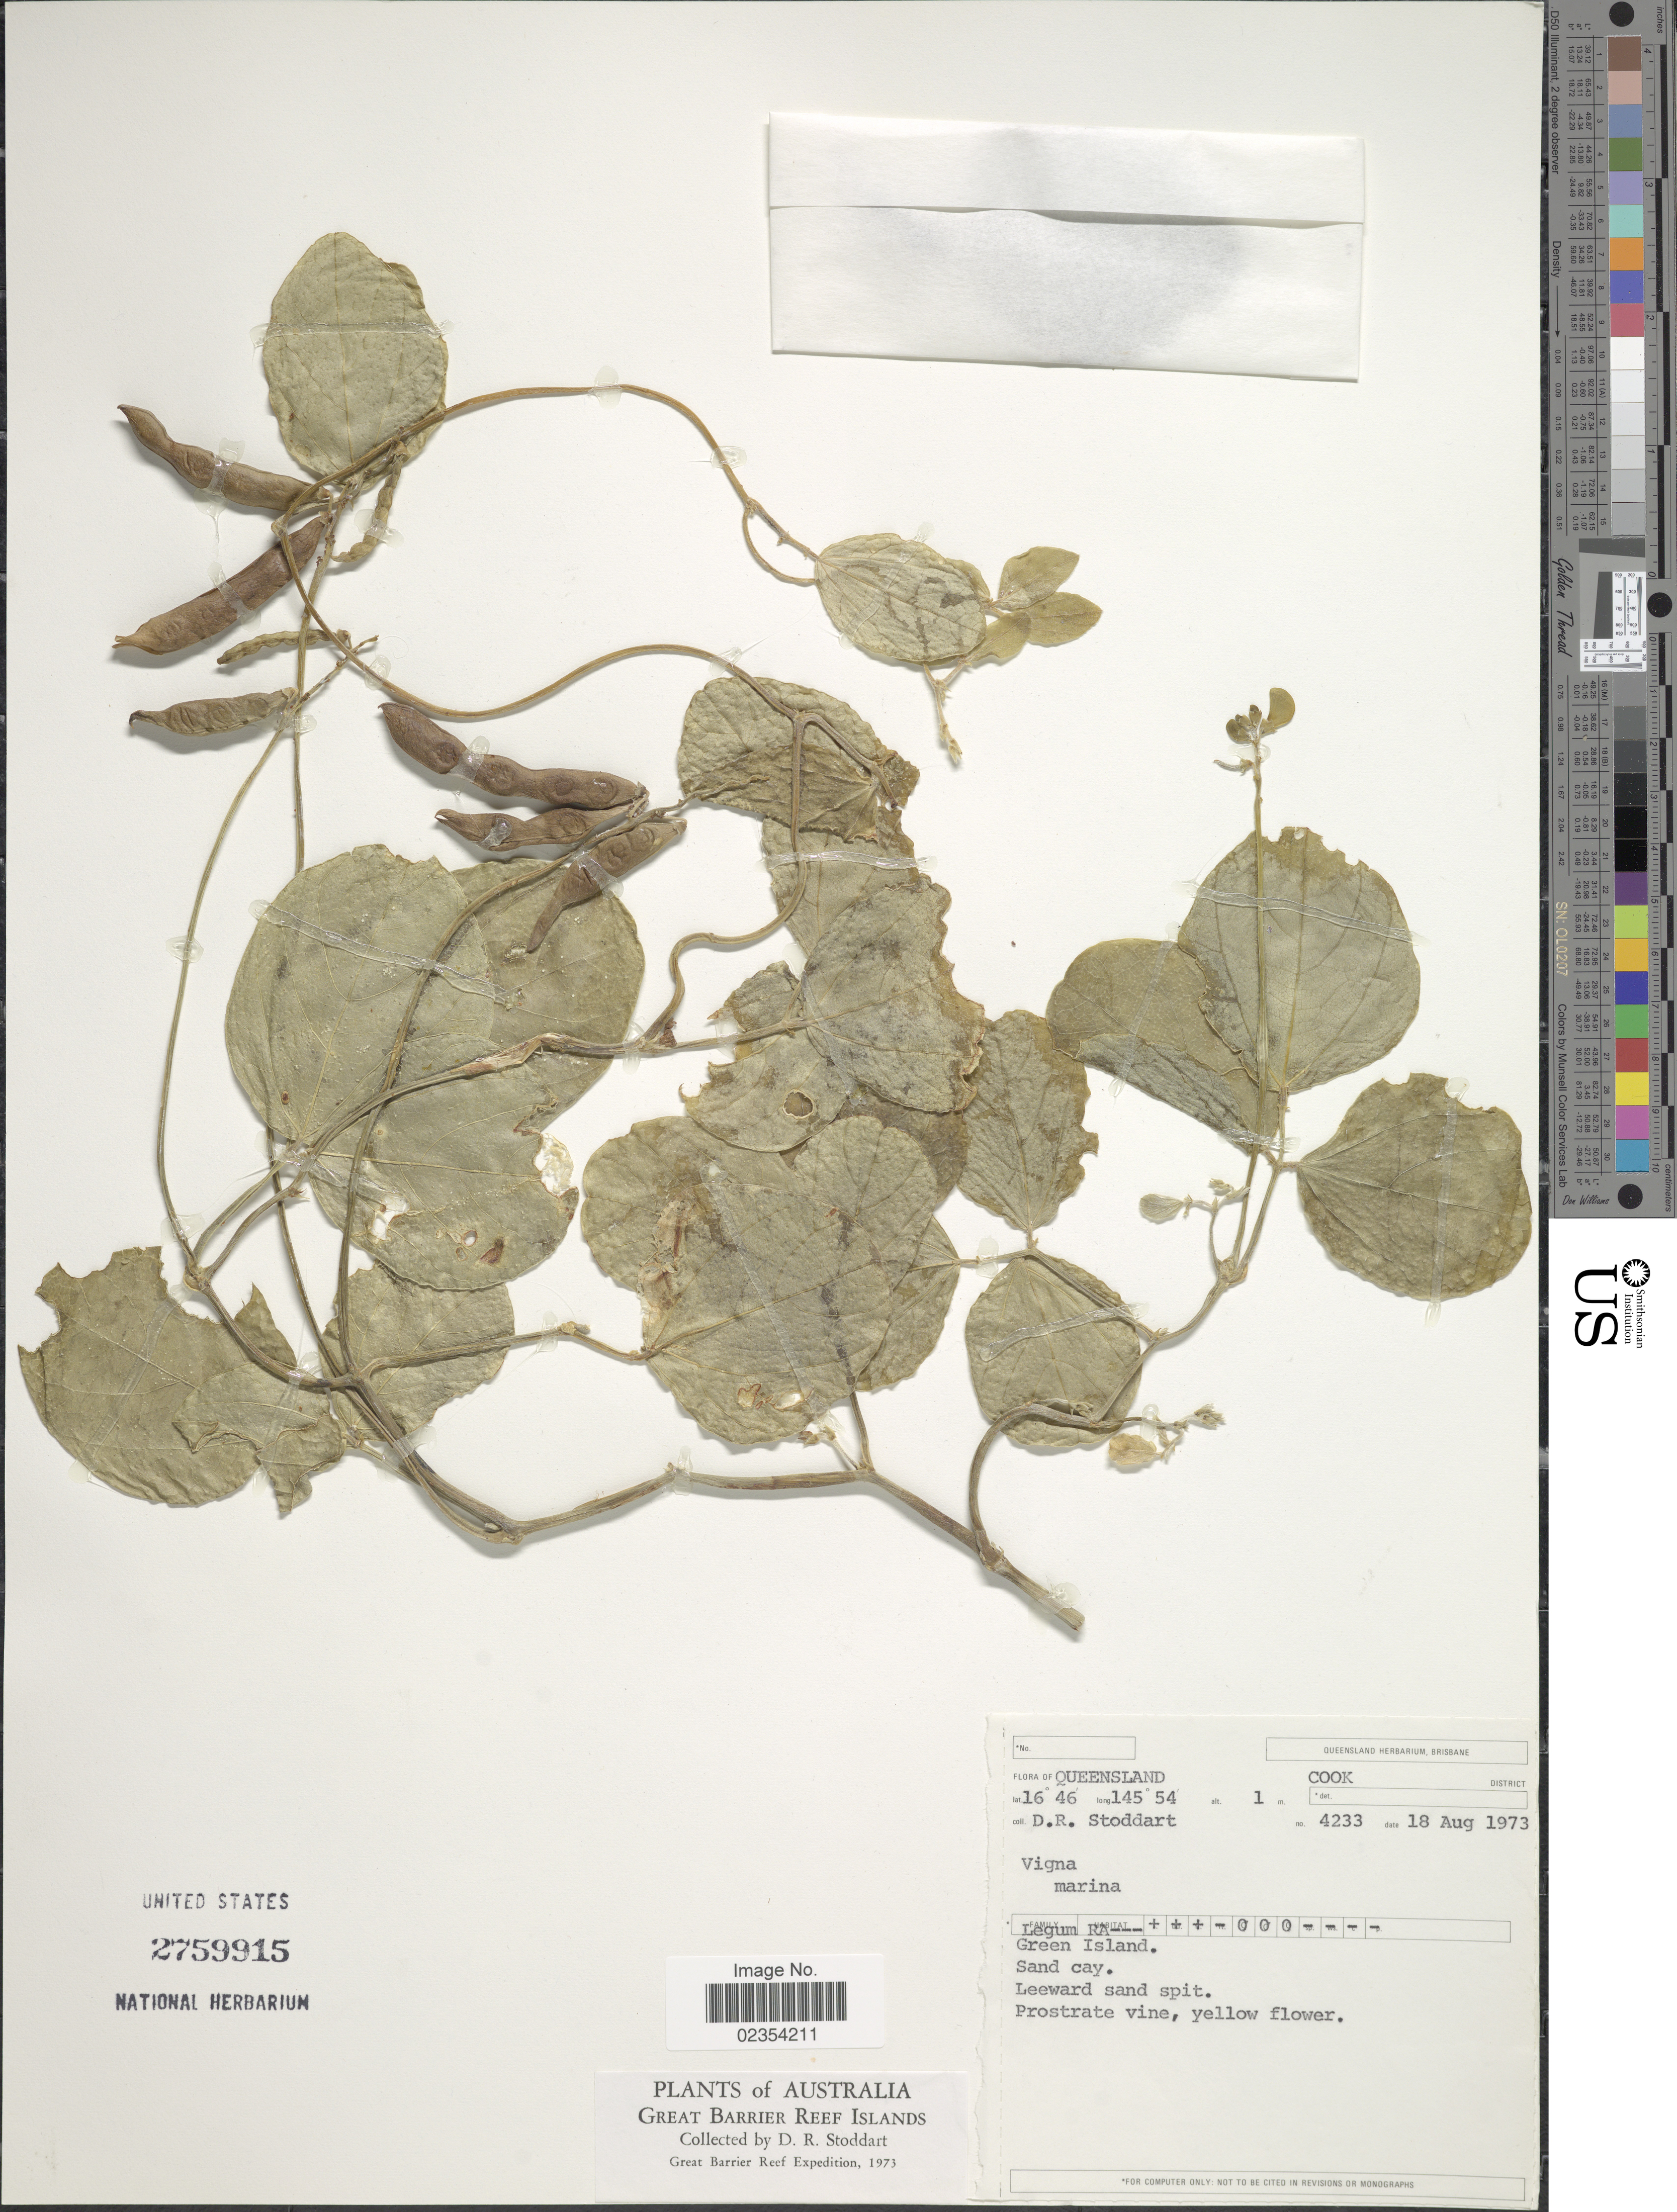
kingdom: Plantae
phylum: Tracheophyta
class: Magnoliopsida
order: Fabales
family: Fabaceae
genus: Vigna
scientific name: Vigna marina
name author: (Burm.) Merr.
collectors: D. R. Stoddart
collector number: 4233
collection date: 1973-08-18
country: Australia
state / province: Queensland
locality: Cook District, Green Island, Sand cay, Great Barrier Reef Islands.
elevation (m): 1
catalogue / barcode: US 2759915